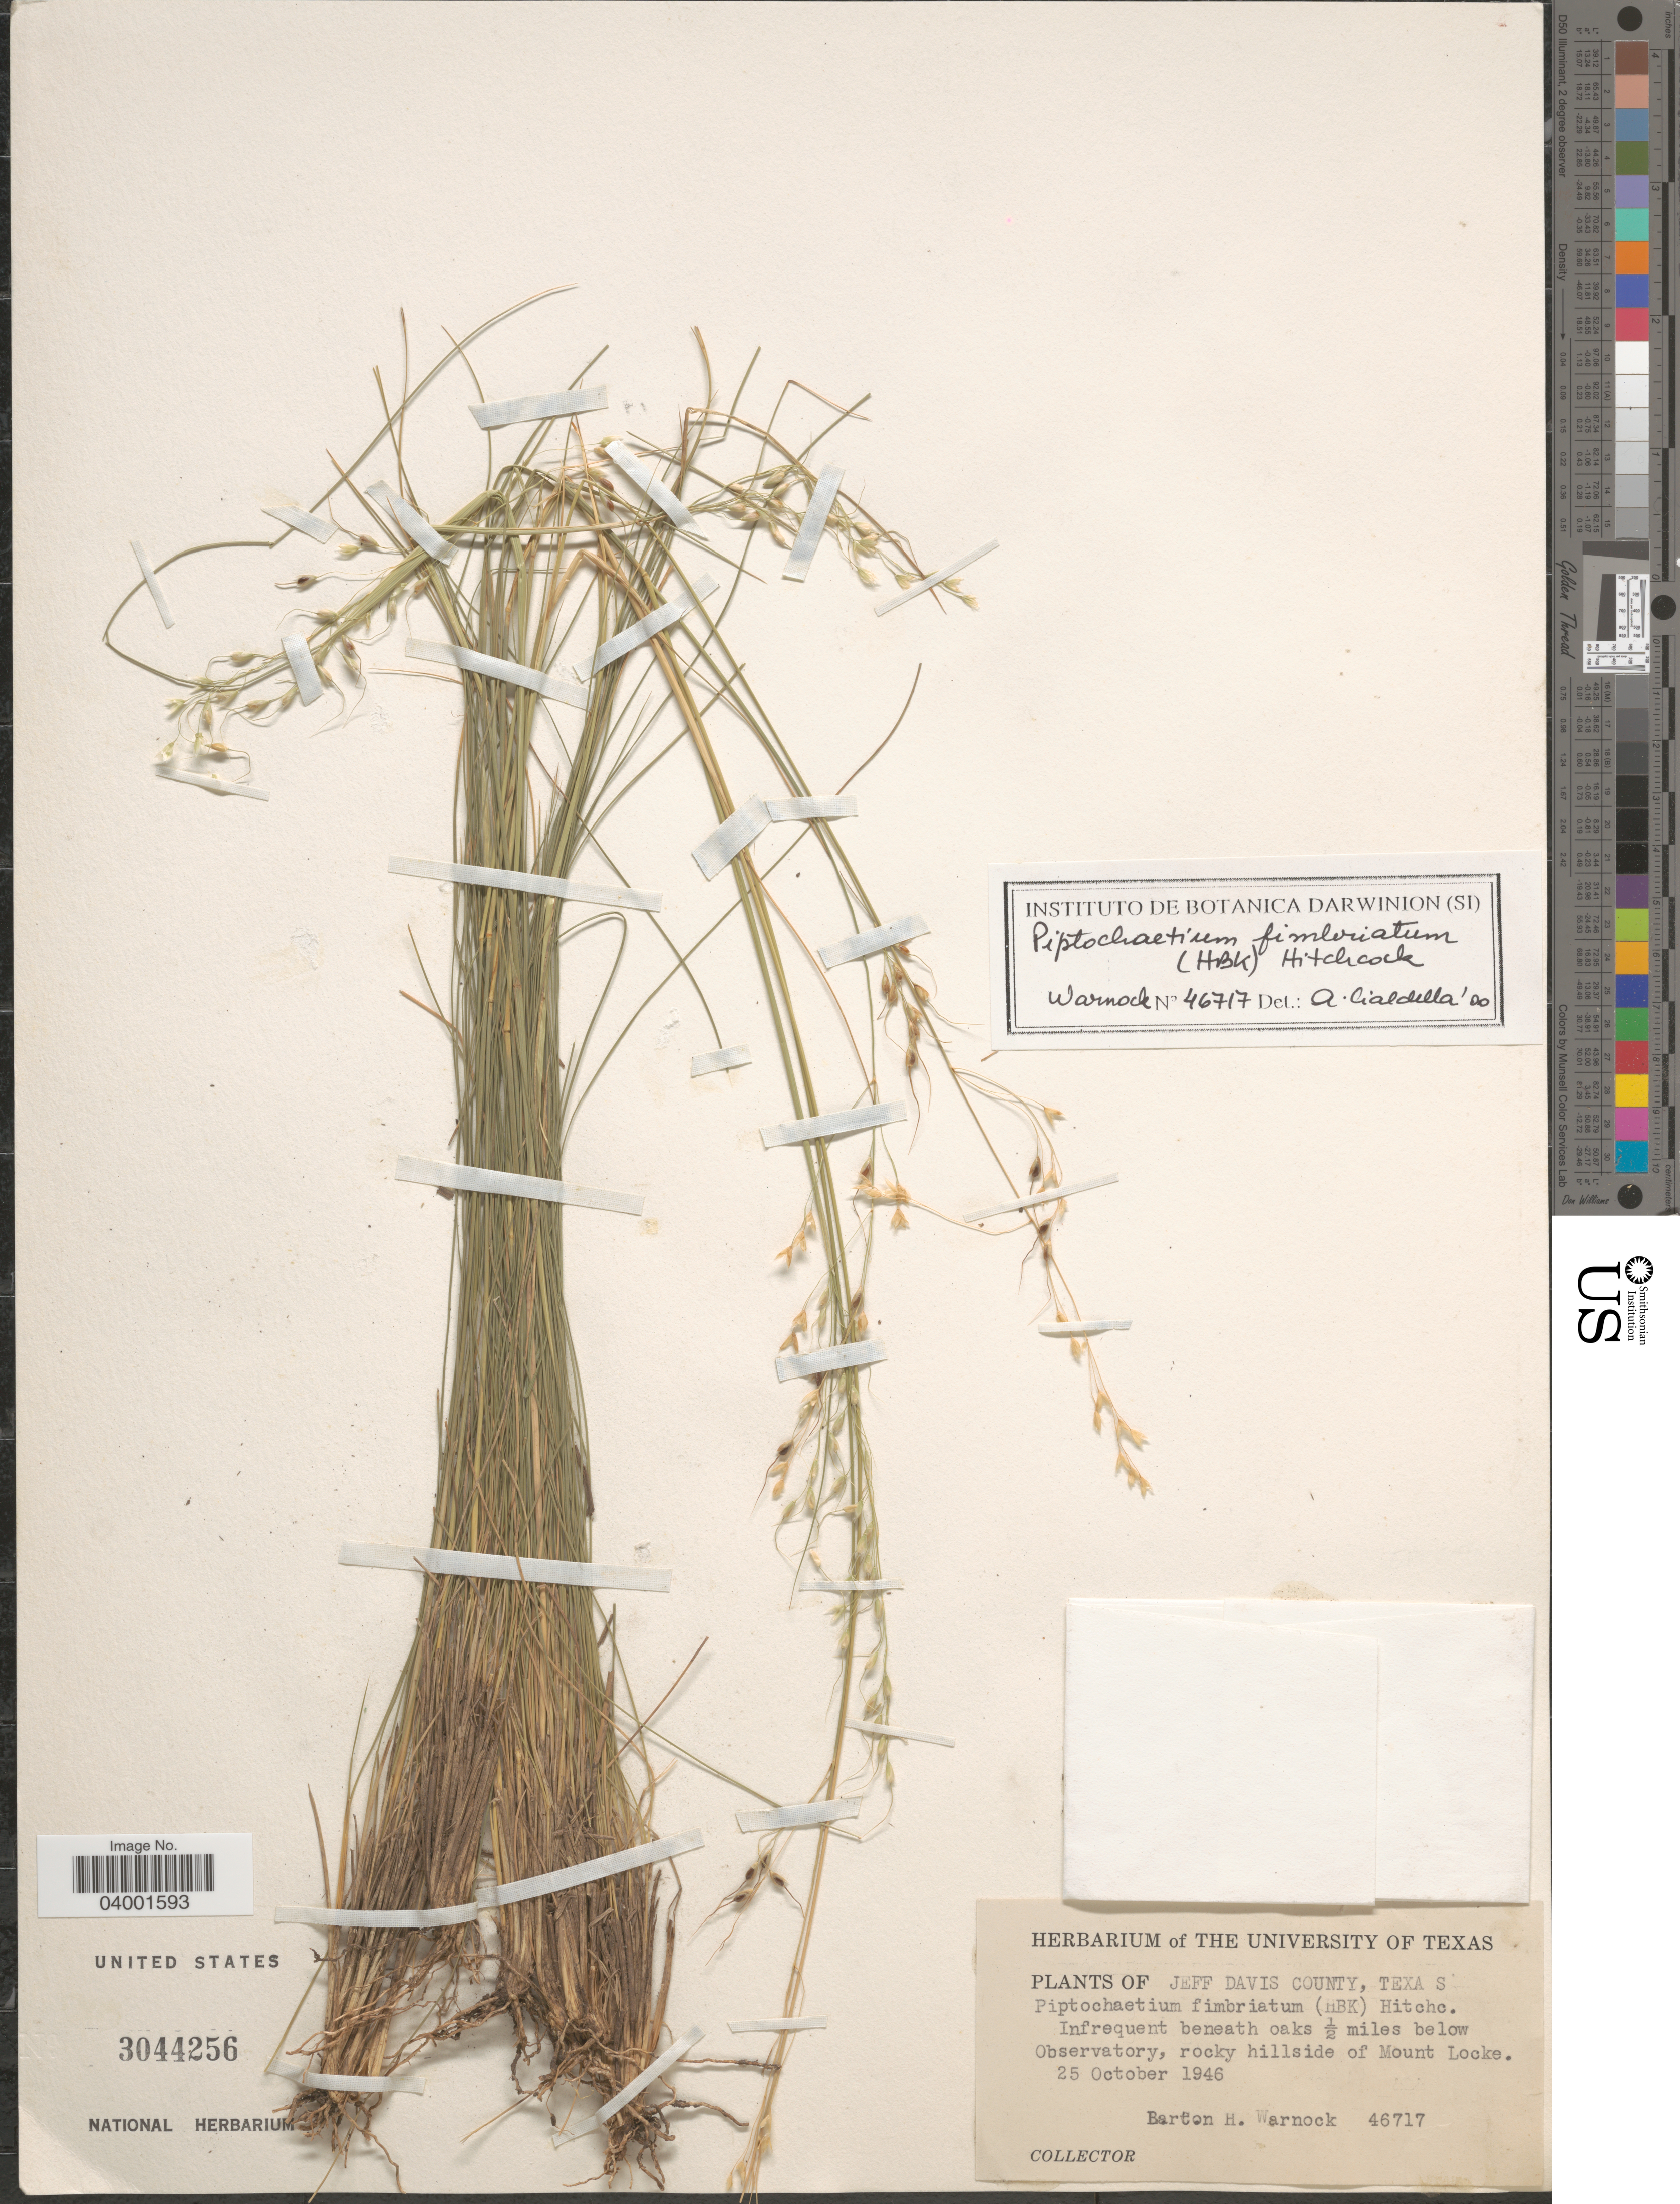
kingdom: Plantae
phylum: Tracheophyta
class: Liliopsida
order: Poales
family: Poaceae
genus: Piptochaetium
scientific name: Piptochaetium fimbriatum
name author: (Kunth) Hitchc.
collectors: B. H. Warnock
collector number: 46717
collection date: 1946-10-25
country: United States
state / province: Texas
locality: Jeff Davis County. Beneath oaks ½ miles below Observatory, rocky hillside of Mount Locke.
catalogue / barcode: US 3044256